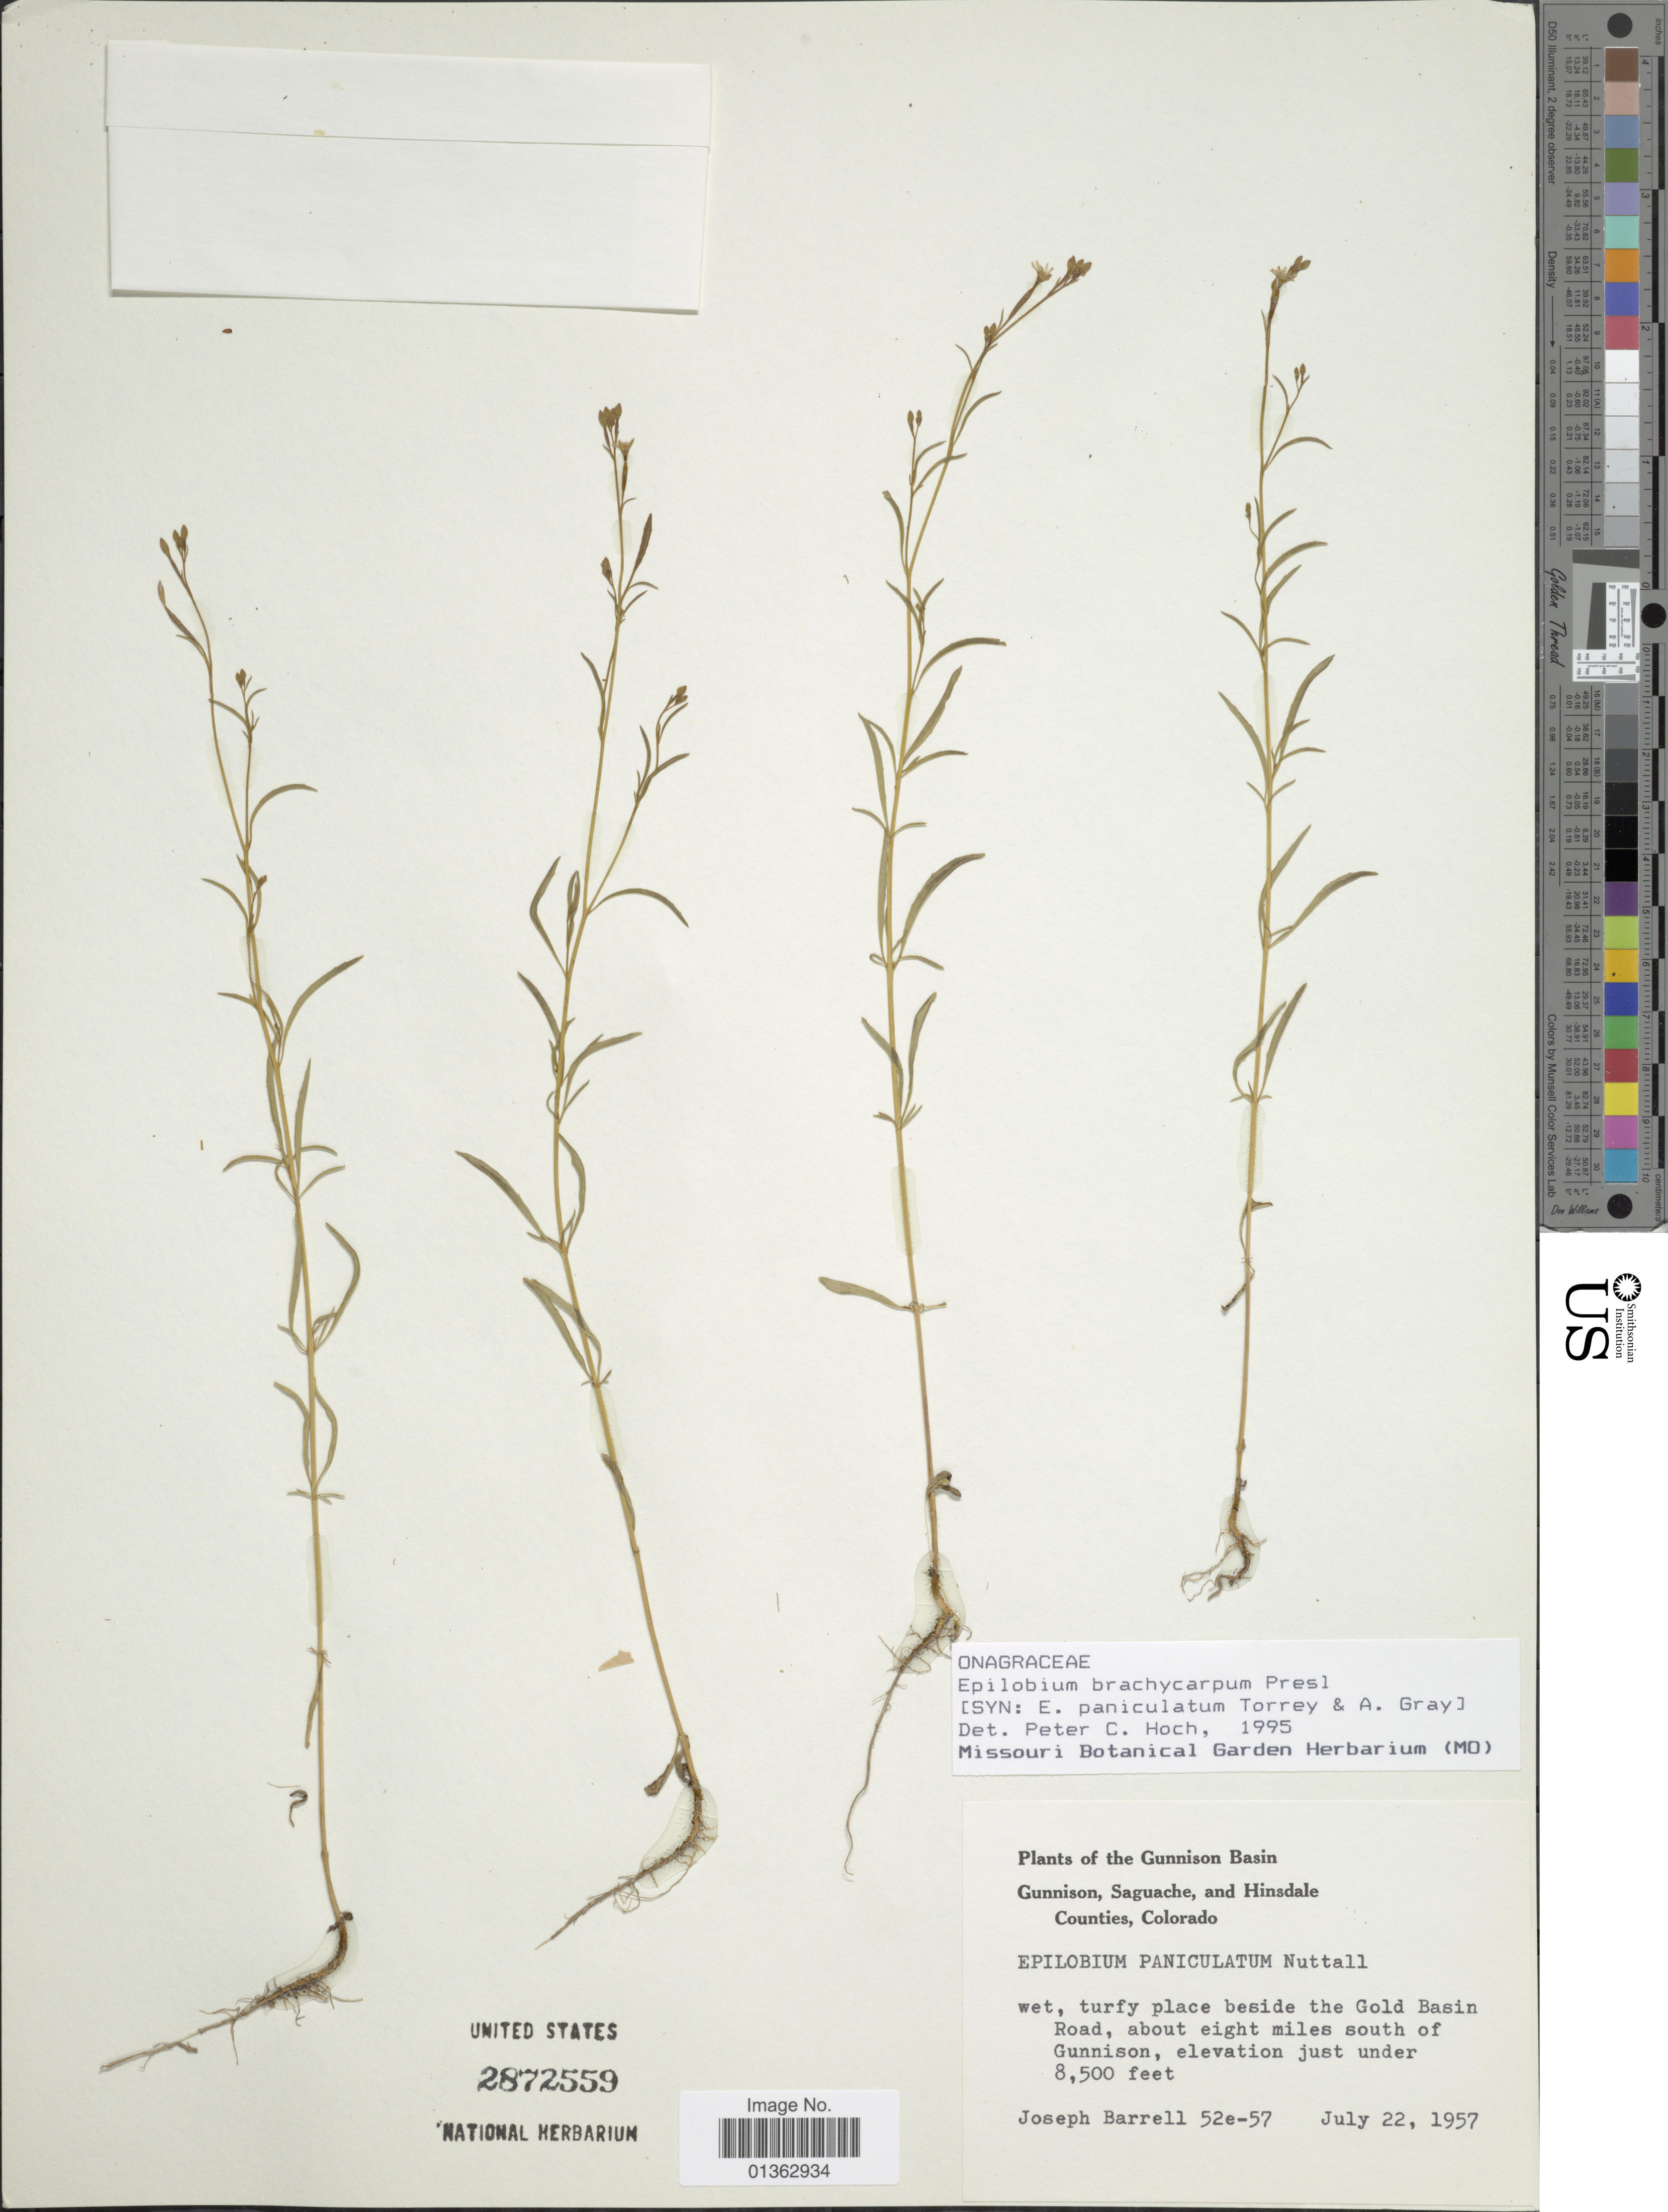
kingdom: Plantae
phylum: Tracheophyta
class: Magnoliopsida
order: Myrtales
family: Onagraceae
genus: Epilobium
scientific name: Epilobium brachycarpum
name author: C. Presl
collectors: J. Barrell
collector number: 52e-57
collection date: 1957-07-22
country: United States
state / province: Colorado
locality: Gunnison, Saguache, and Hinsdale Counties. Wet, turfy place beside the Gold Basin Road, about eight miles south of Gunnison.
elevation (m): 2591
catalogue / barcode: US 2872559